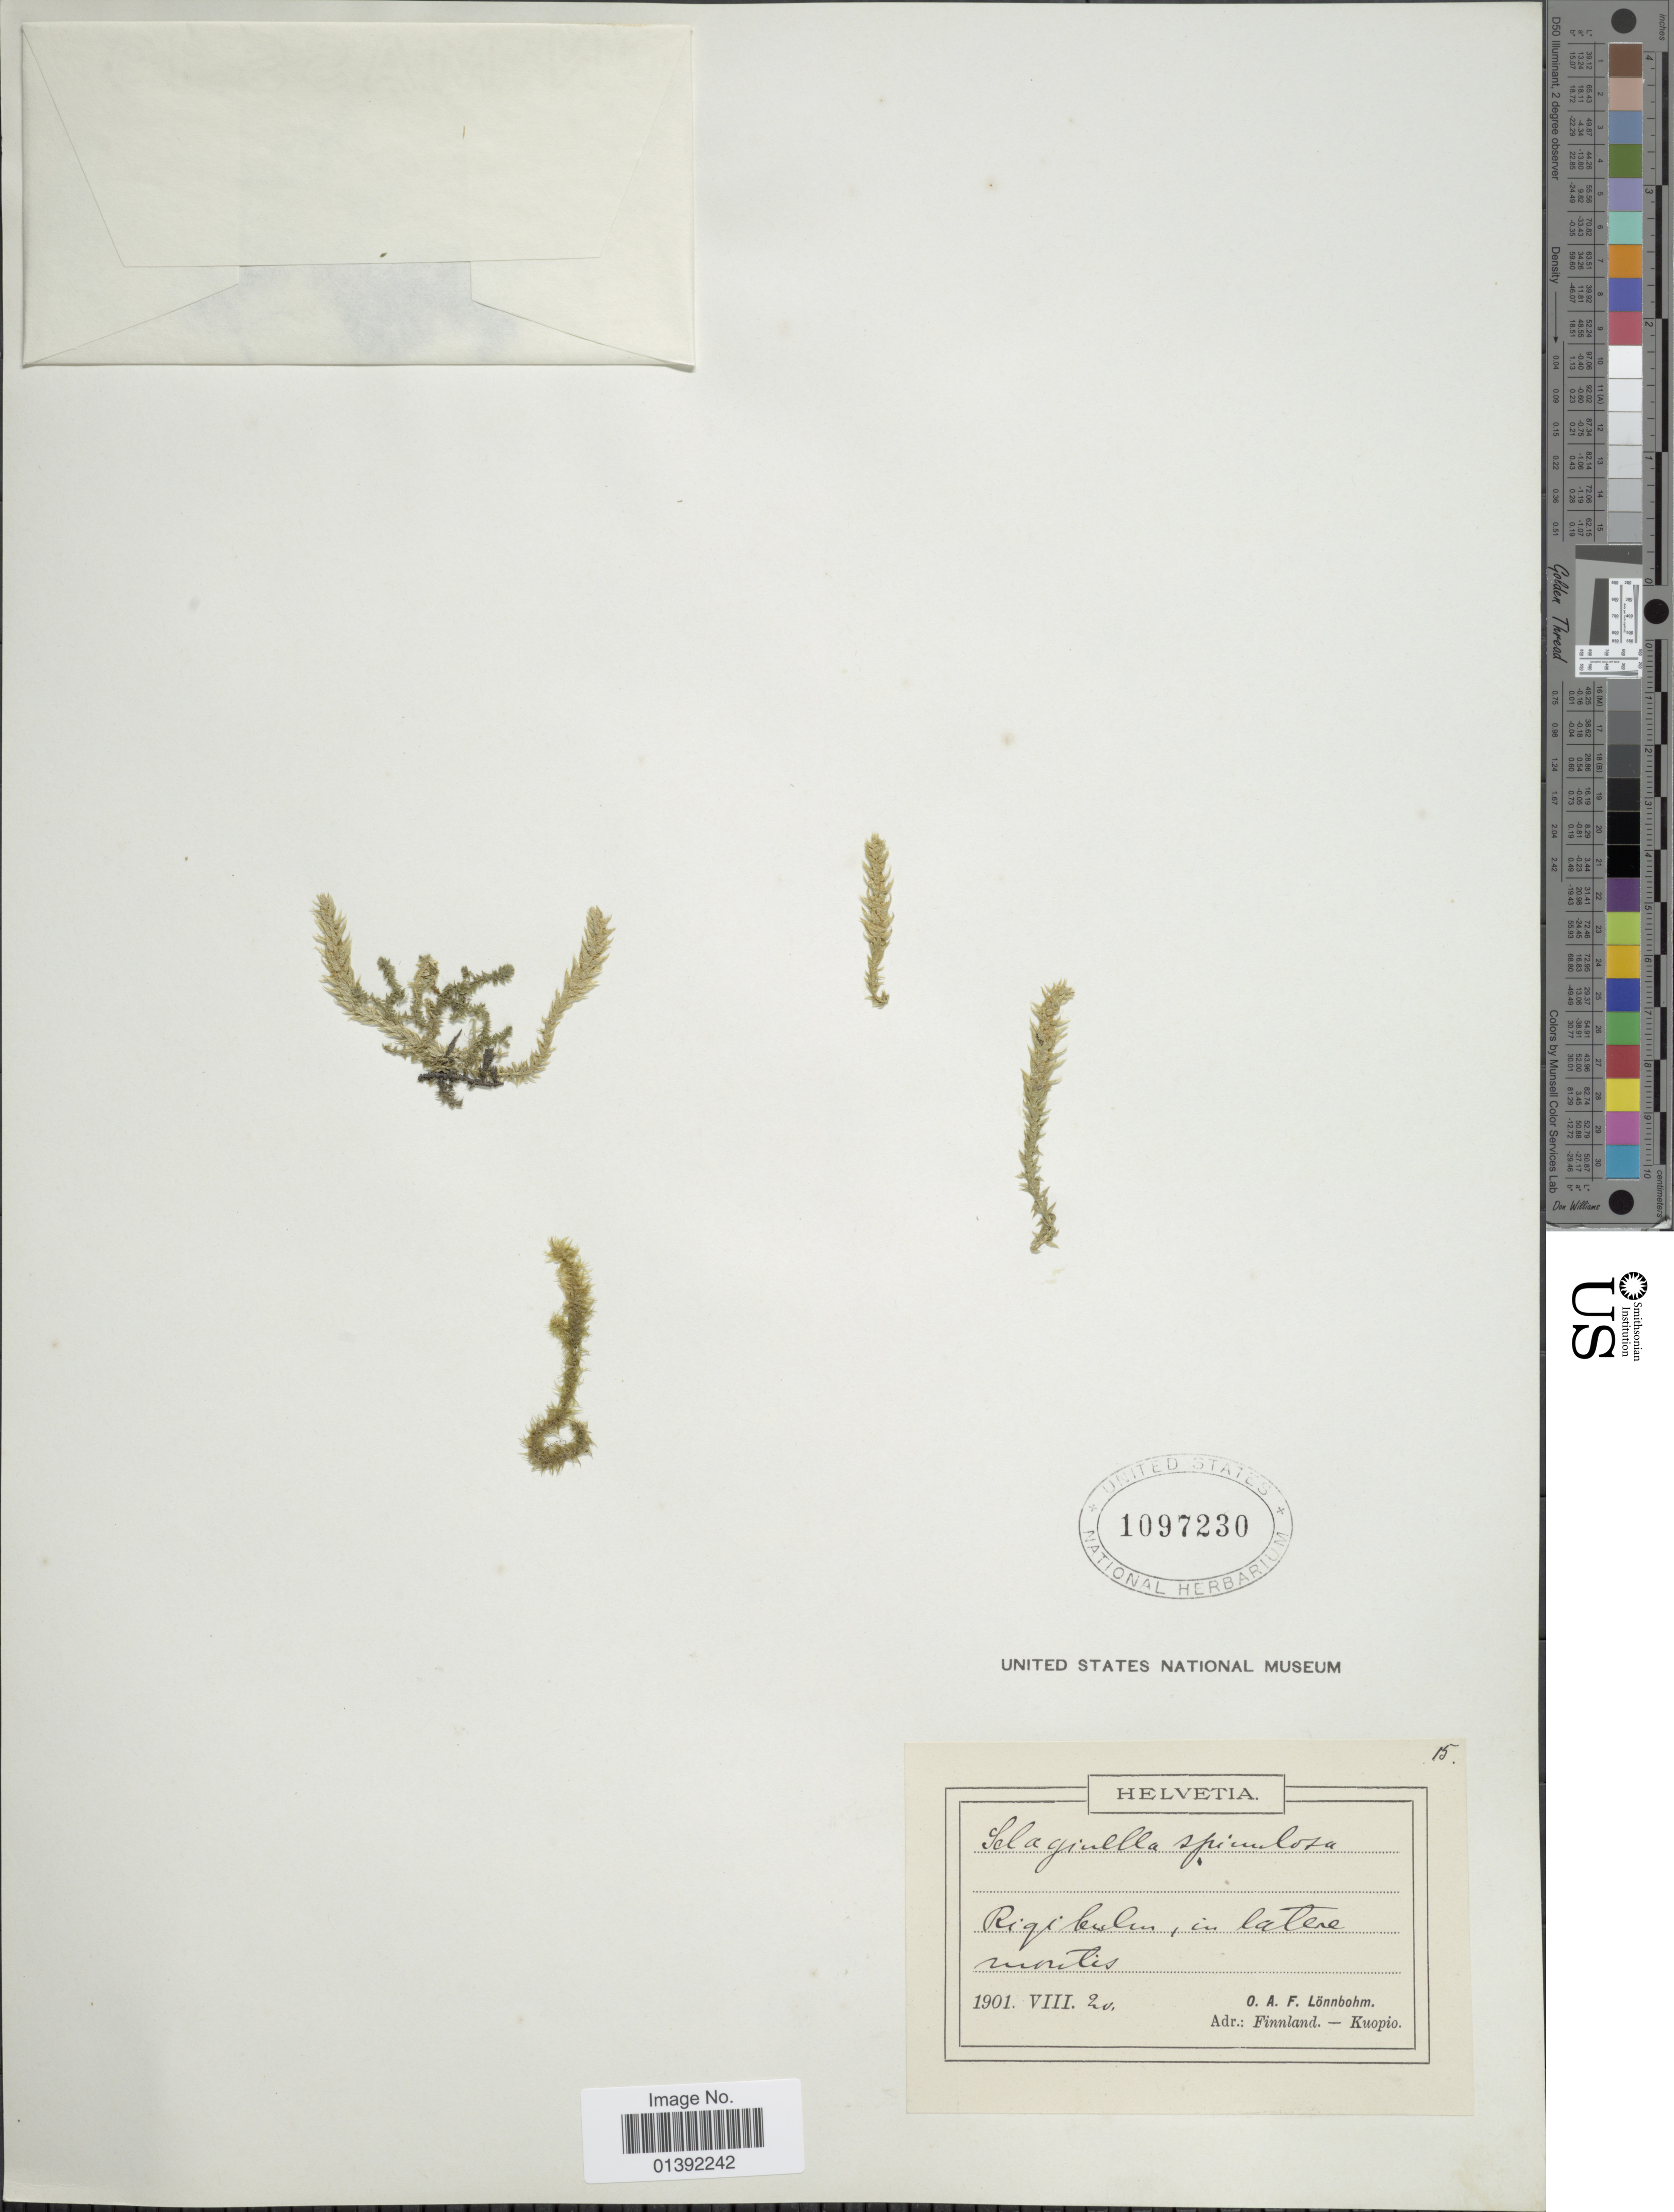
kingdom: Plantae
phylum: Tracheophyta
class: Lycopodiopsida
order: Selaginellales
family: Selaginellaceae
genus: Selaginella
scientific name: Selaginella selaginoides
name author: (L.) Link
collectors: O. Lönnbohm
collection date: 1901-08-20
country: Switzerland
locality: Helvetia. Rigi, in latere montis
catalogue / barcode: US 1097230